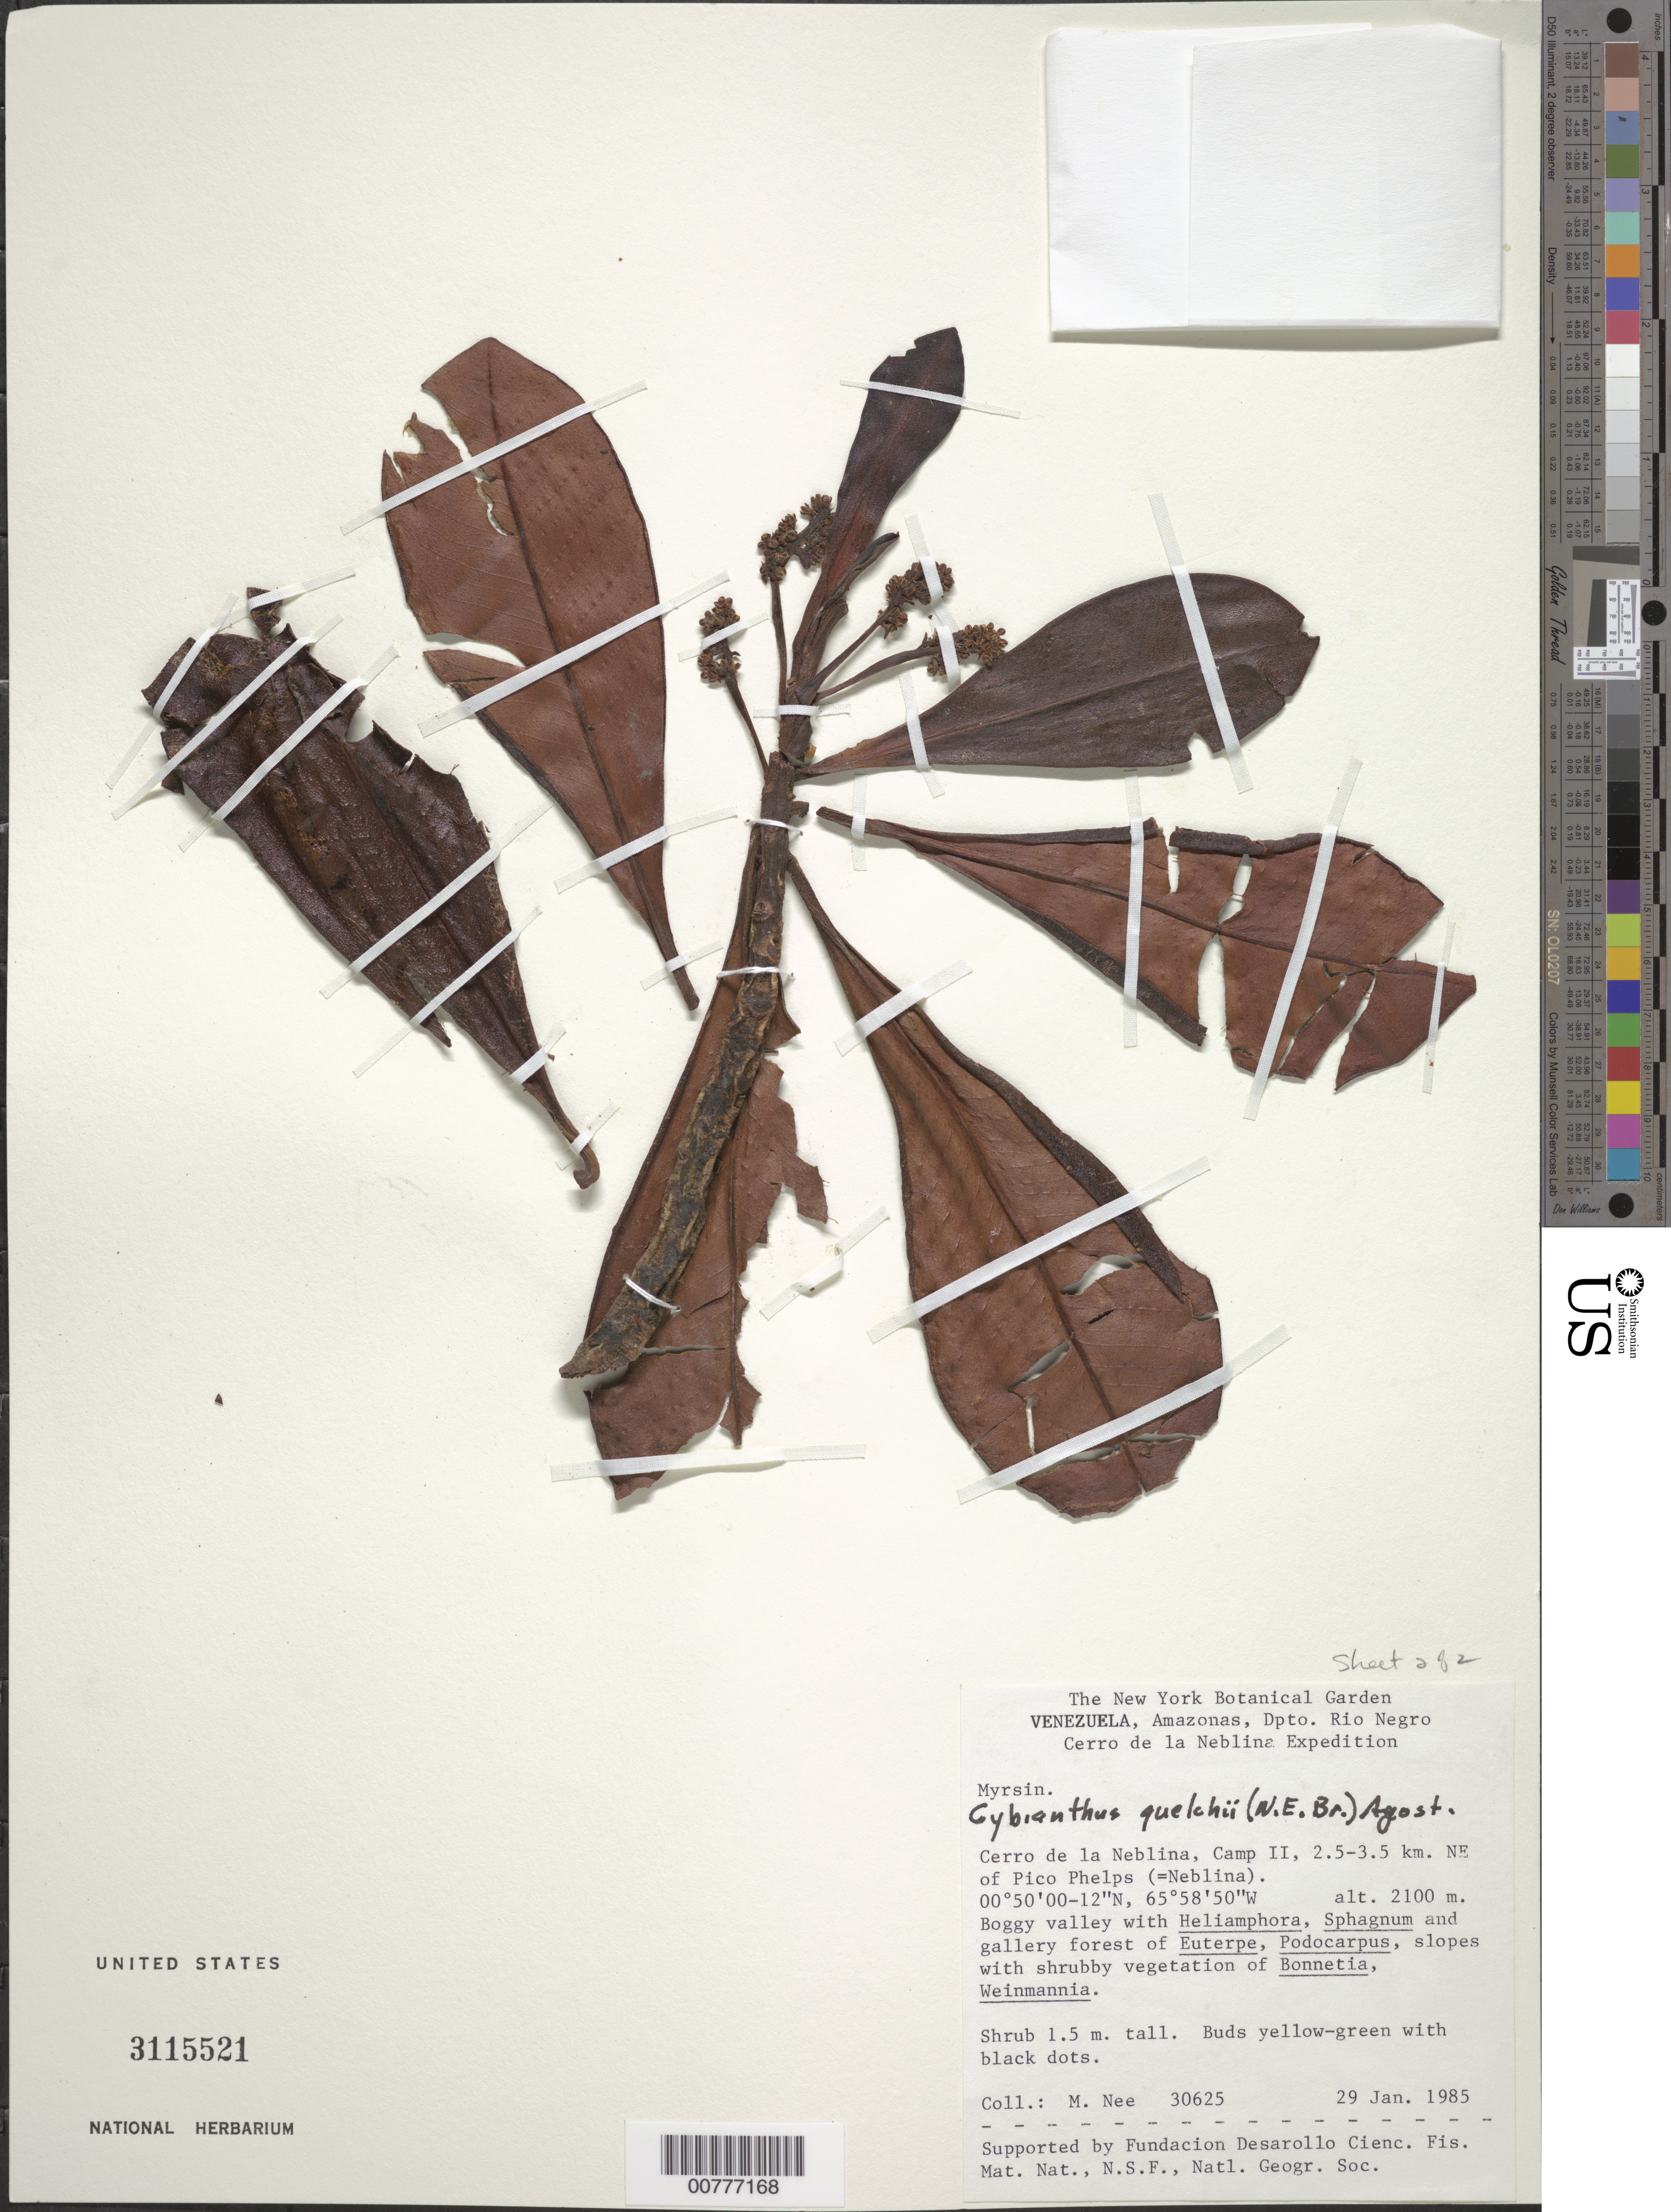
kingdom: Plantae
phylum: Tracheophyta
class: Magnoliopsida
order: Ericales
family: Primulaceae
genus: Cybianthus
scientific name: Cybianthus quelchii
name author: (N.E. Br.) G. Agostini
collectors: M. Nee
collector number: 30625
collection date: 1985-01-29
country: Venezuela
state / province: Amazonas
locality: Dpto. Rio Negro, Cerro de la Neblina, Camp II, 2.5-3.5 km. NE of Pico Phelps (=Neblina).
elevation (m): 2100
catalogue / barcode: US 3115521